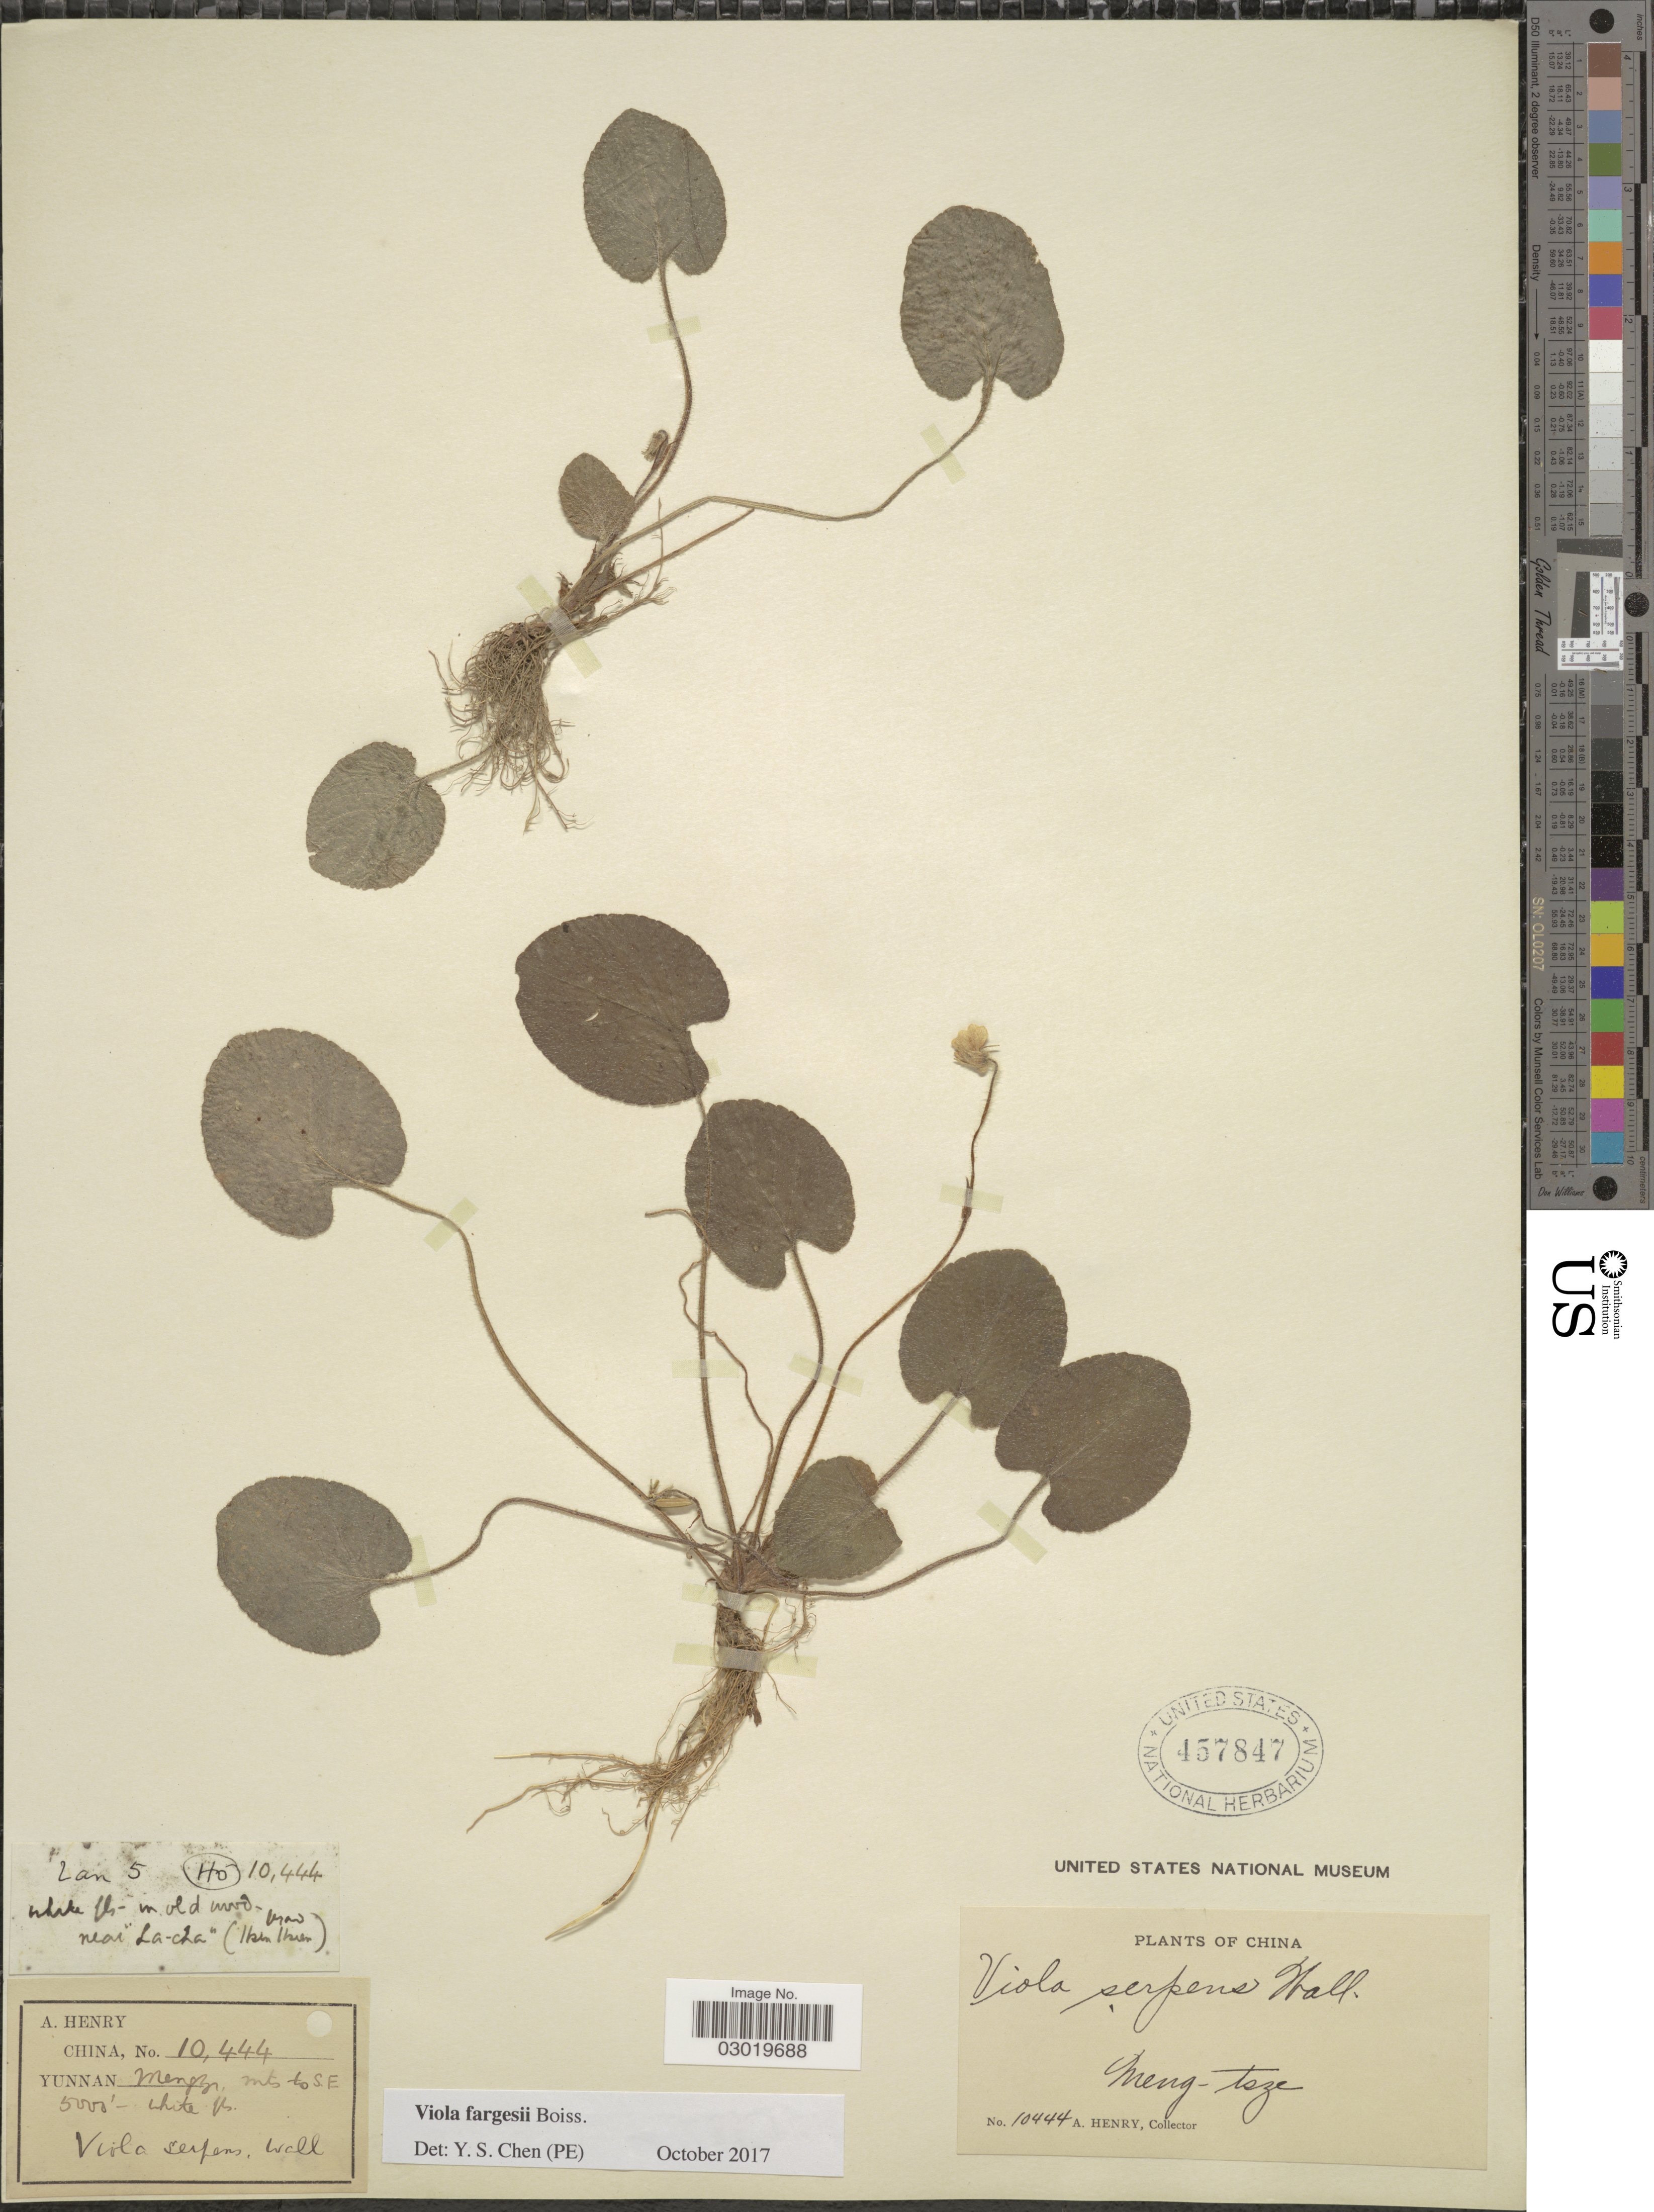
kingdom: Plantae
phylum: Tracheophyta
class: Magnoliopsida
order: Malpighiales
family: Violaceae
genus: Viola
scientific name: Viola fargesii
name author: H. Boissieu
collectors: A. Henry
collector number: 10444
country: China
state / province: Yunnan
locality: Meng-tsze. Mts to S.E.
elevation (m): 1524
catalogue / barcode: US 457847